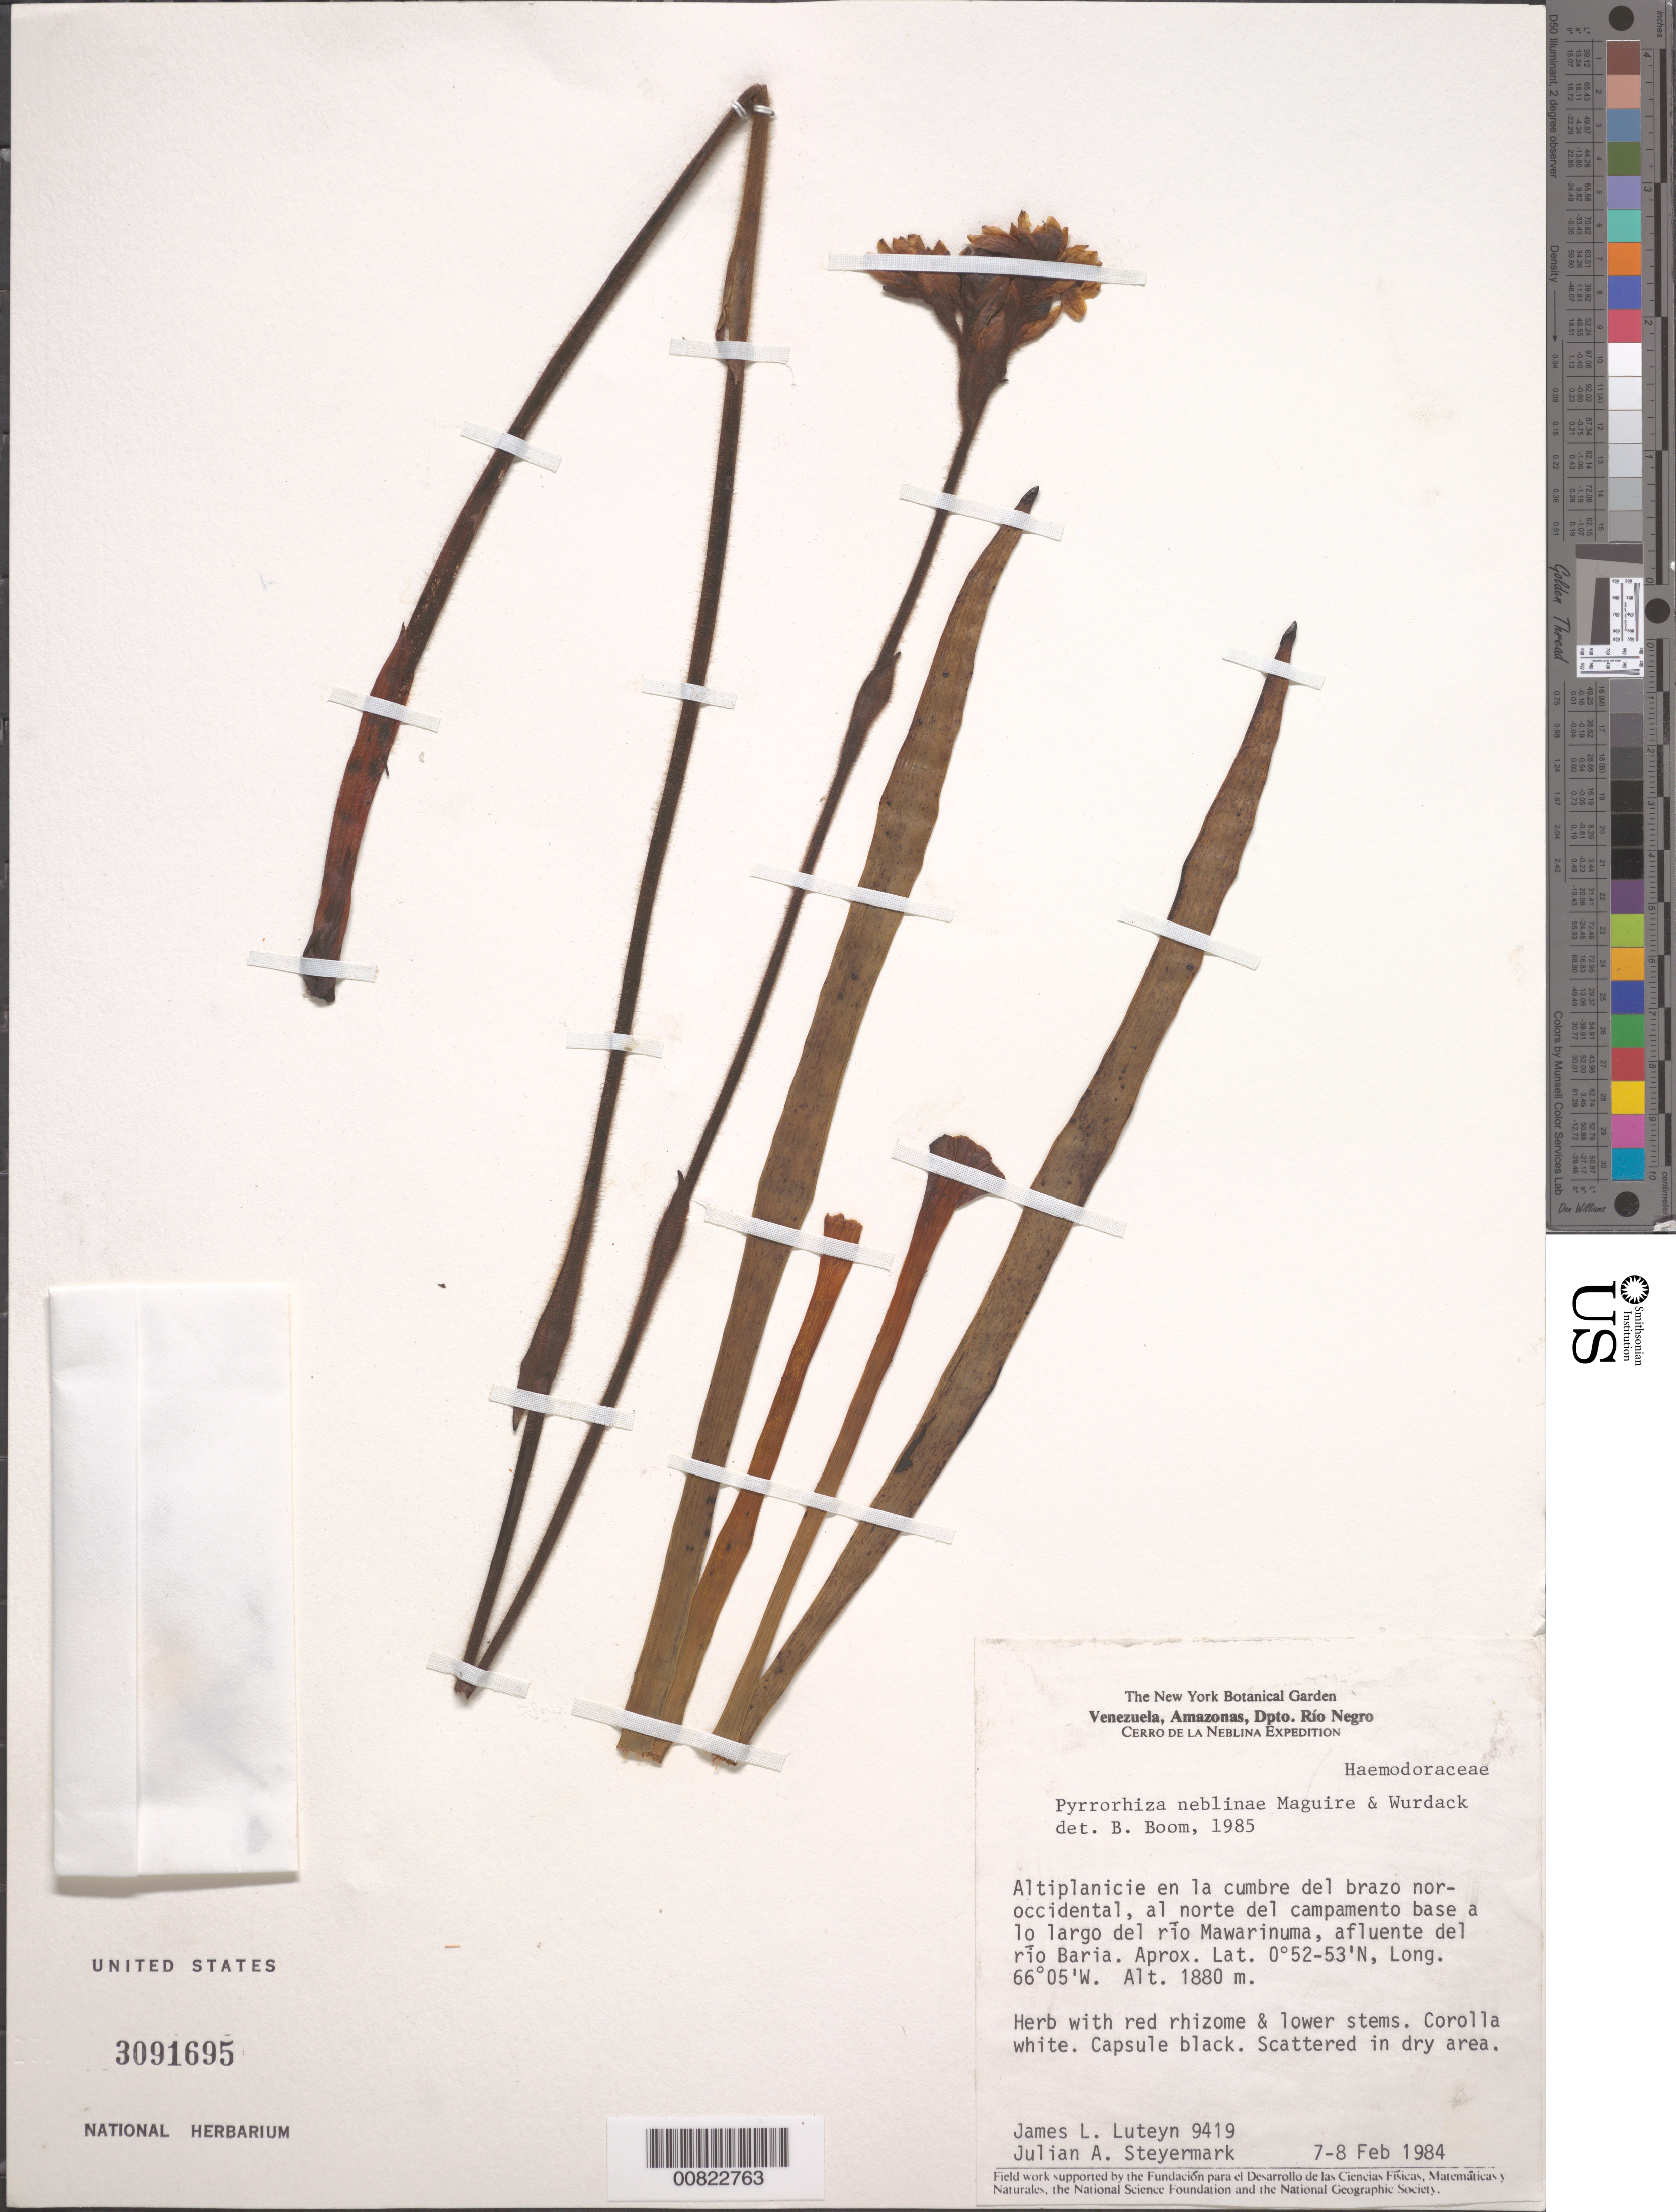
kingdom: Plantae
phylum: Tracheophyta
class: Liliopsida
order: Commelinales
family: Haemodoraceae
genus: Pyrrorhiza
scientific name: Pyrrorhiza neblinae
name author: Maguire & Wurdack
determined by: Boom, B. M.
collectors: J. L. Luteyn & J. Steyermark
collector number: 9419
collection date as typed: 7-Feb-84 to 8-Feb-84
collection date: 1984-02-07/1984-02-08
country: Venezuela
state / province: Amazonas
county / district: Río Negro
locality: Río Mawarinuma, afluente del Río Baria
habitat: Altiplanicie en la cumbre del brazo nor-occidental; scattered in dry area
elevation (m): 1880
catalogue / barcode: US 3091695